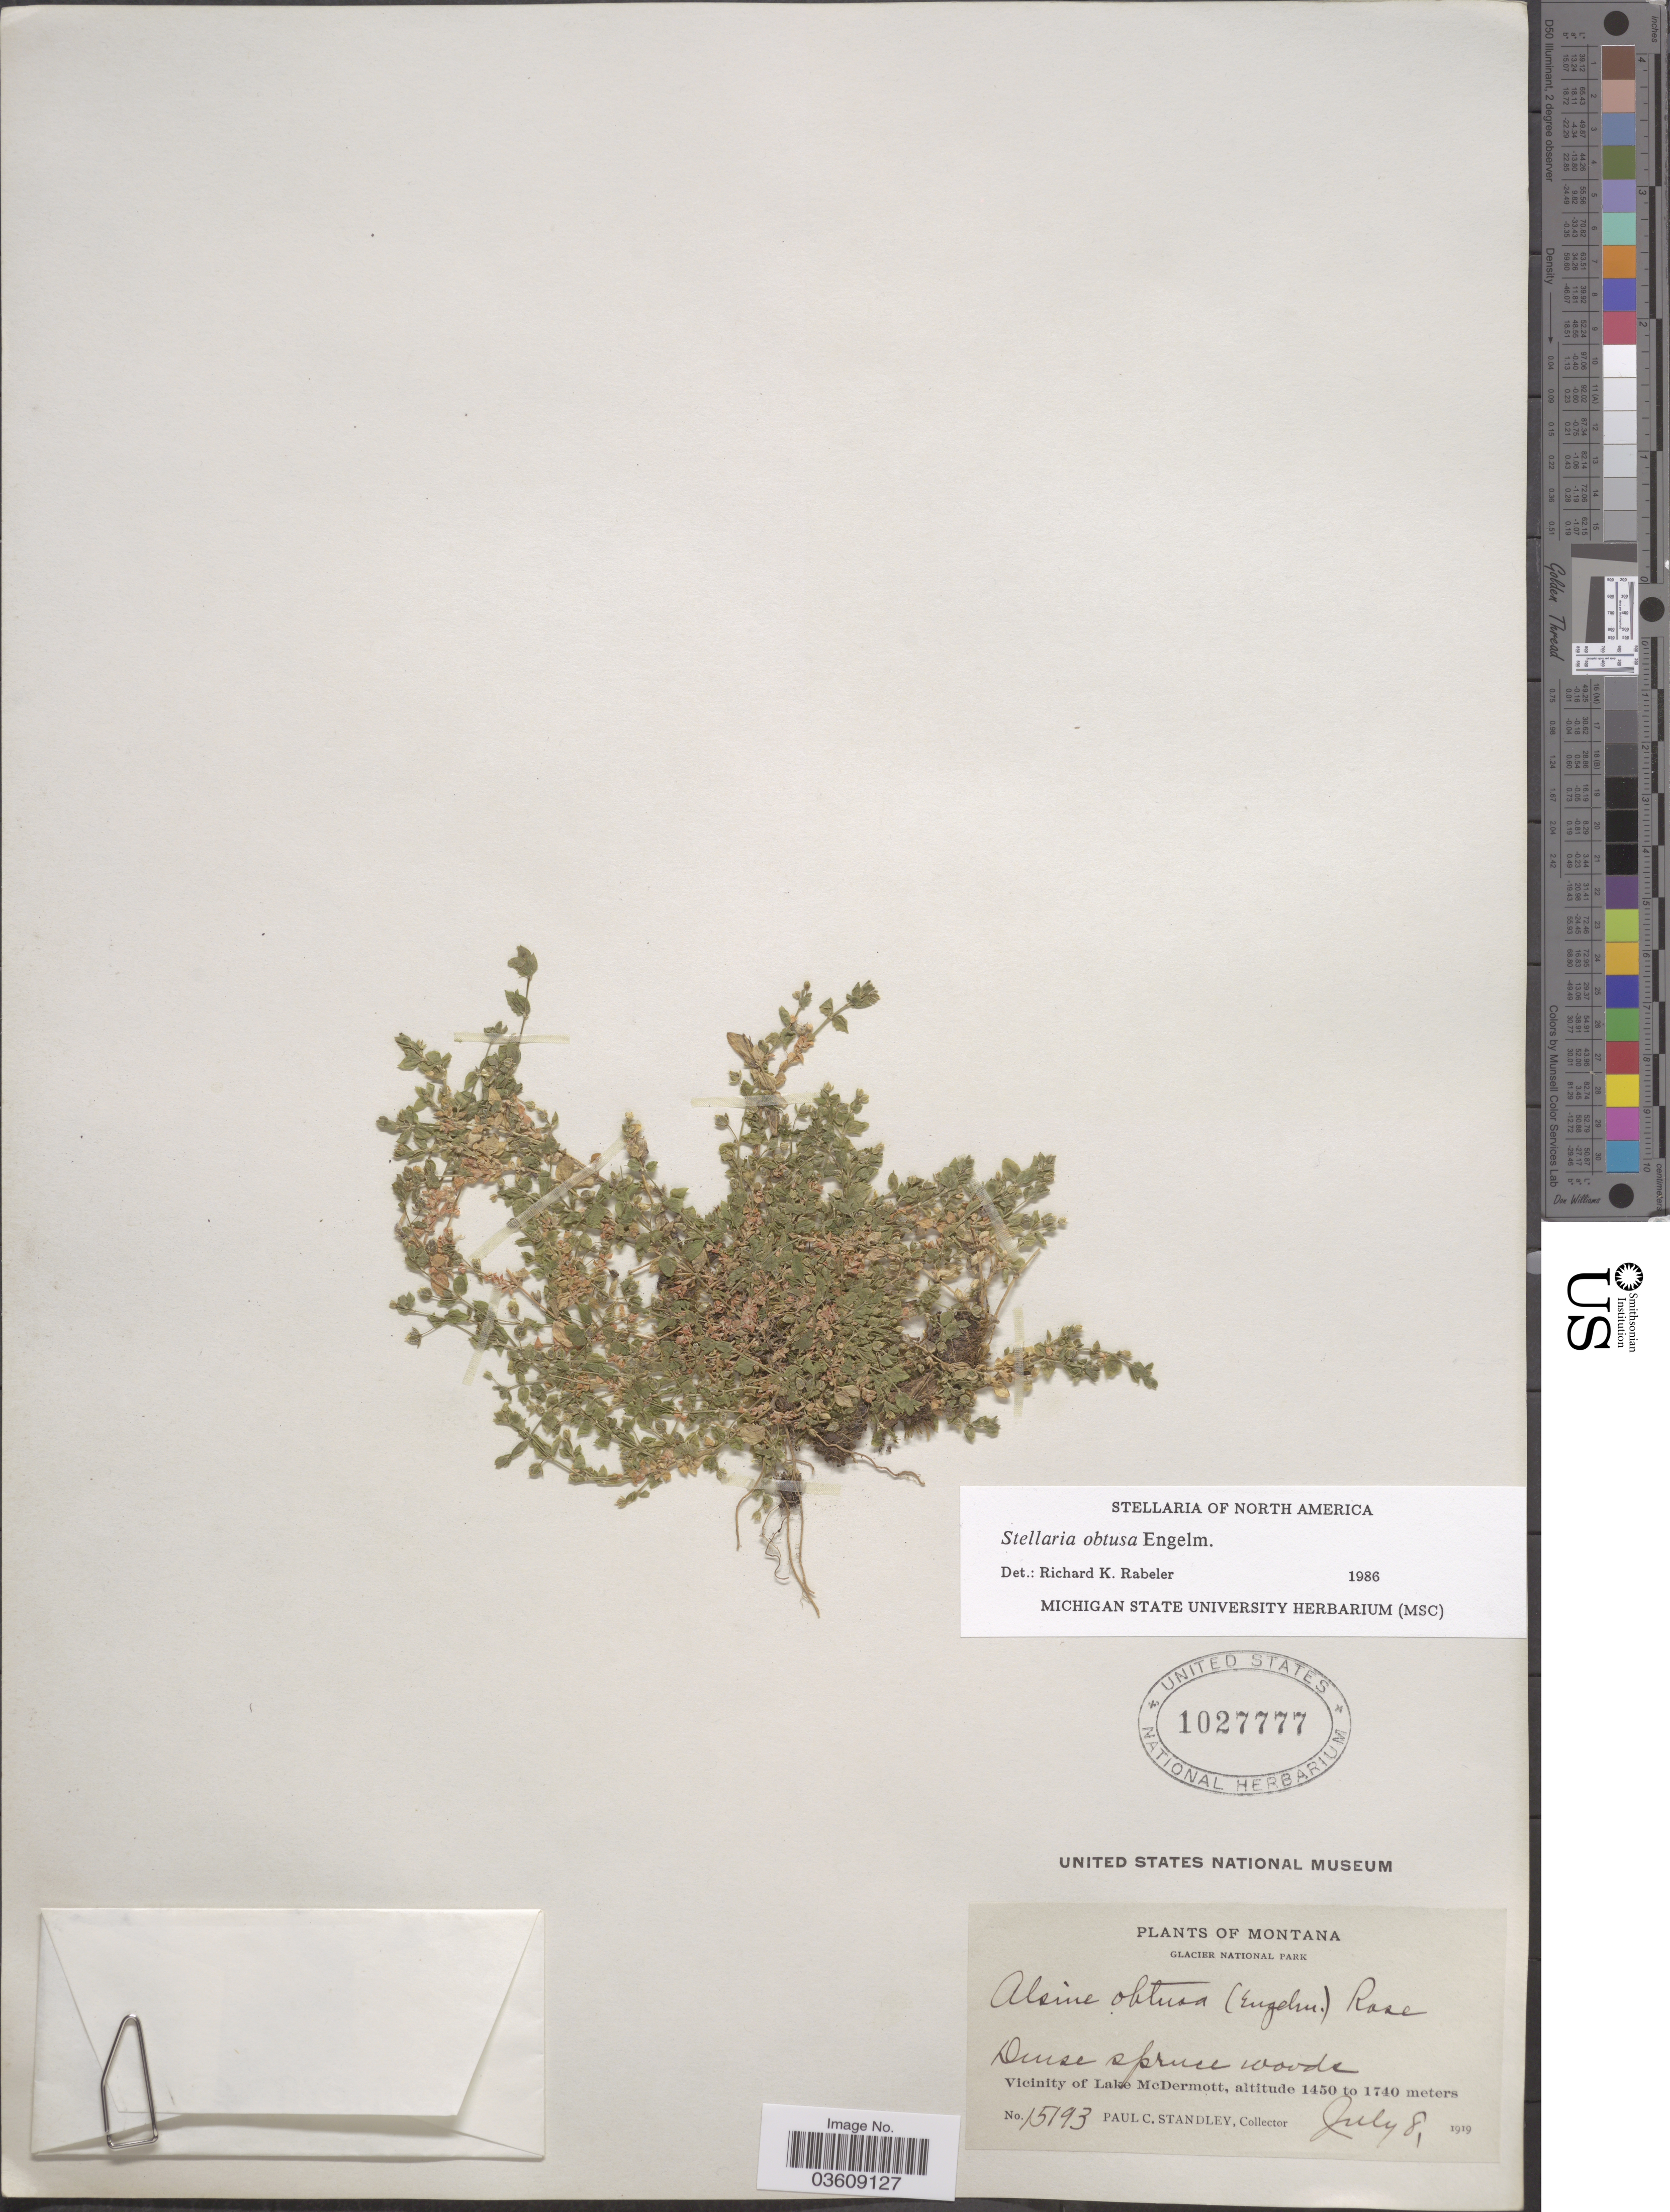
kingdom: Plantae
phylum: Tracheophyta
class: Magnoliopsida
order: Caryophyllales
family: Caryophyllaceae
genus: Engellaria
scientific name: Engellaria obtusa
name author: (Engelm.) Iamonico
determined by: U.S. National Herbarium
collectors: P. C. Standley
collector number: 15193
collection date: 1919-07-08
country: United States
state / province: Montana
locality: Glacier National Park. Vicinity of Lake McDermott.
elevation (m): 1450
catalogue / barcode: US 1027777